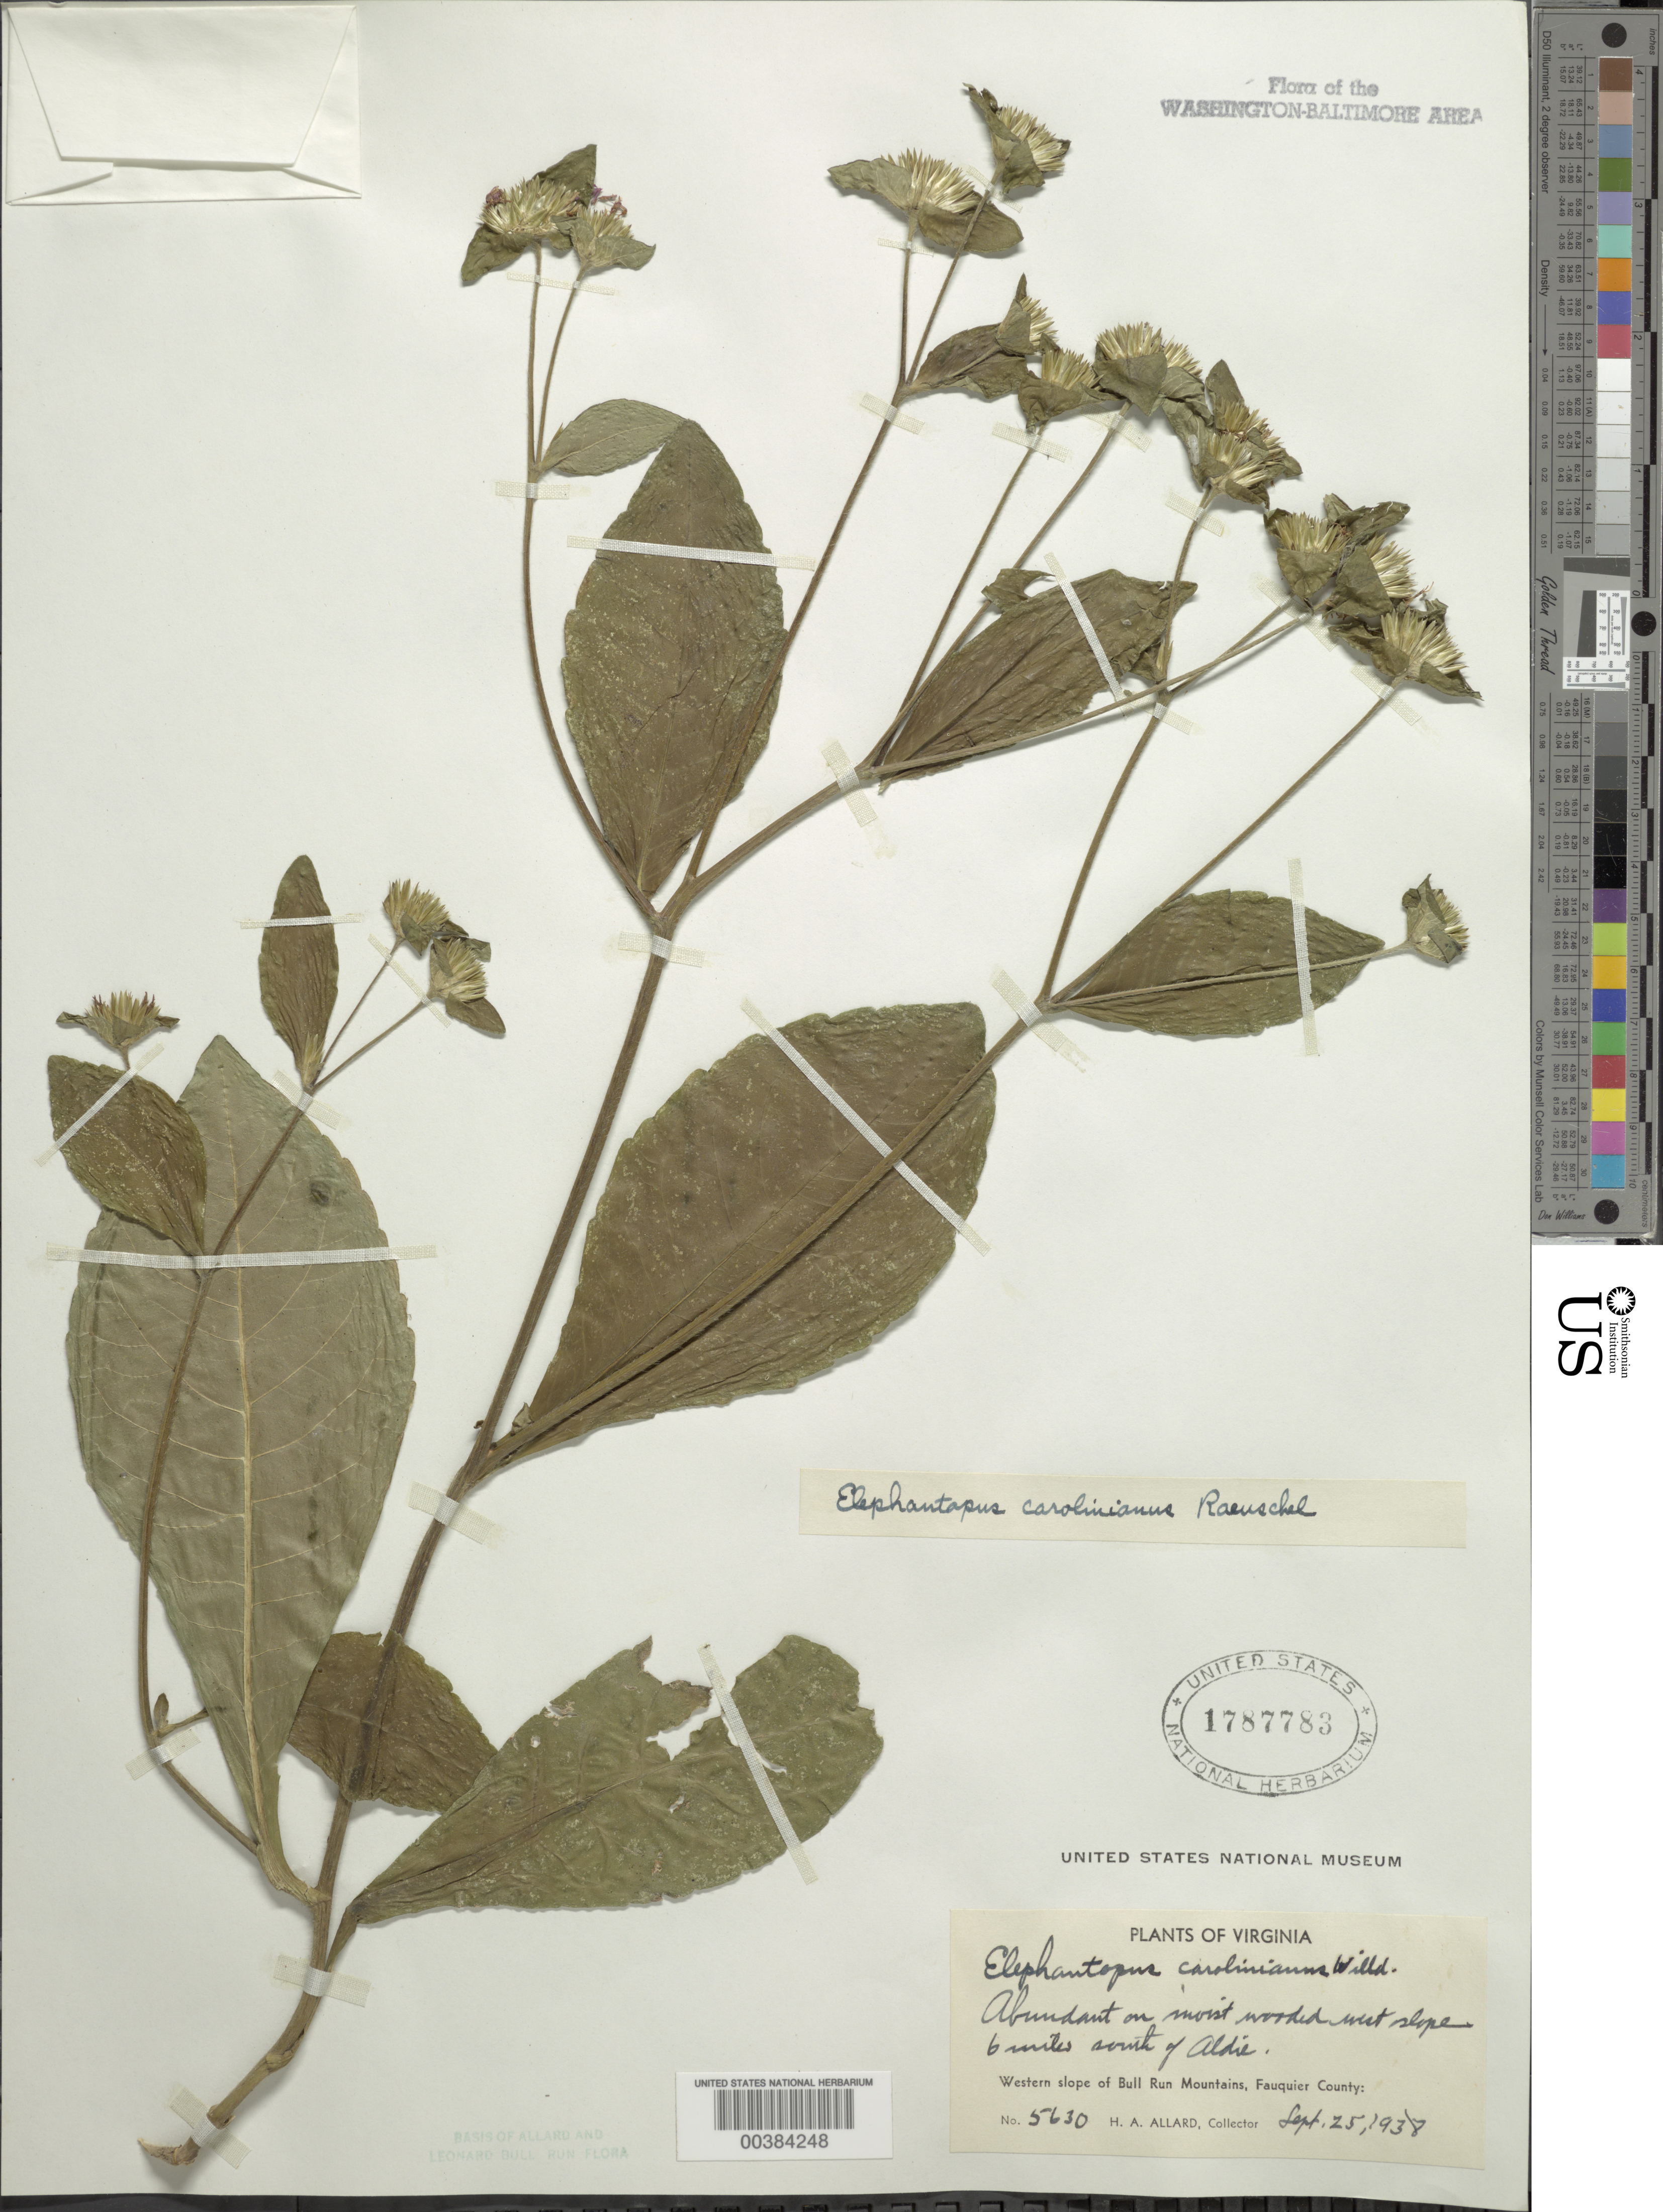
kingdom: Plantae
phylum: Tracheophyta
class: Magnoliopsida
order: Asterales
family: Asteraceae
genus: Elephantopus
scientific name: Elephantopus carolinianus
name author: Raeusch.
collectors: H. A. Allard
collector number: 5630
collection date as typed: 25 Sep 1938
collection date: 1938-09-25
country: United States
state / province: Virginia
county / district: Fauquier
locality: S of Aldie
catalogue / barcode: US 1787783